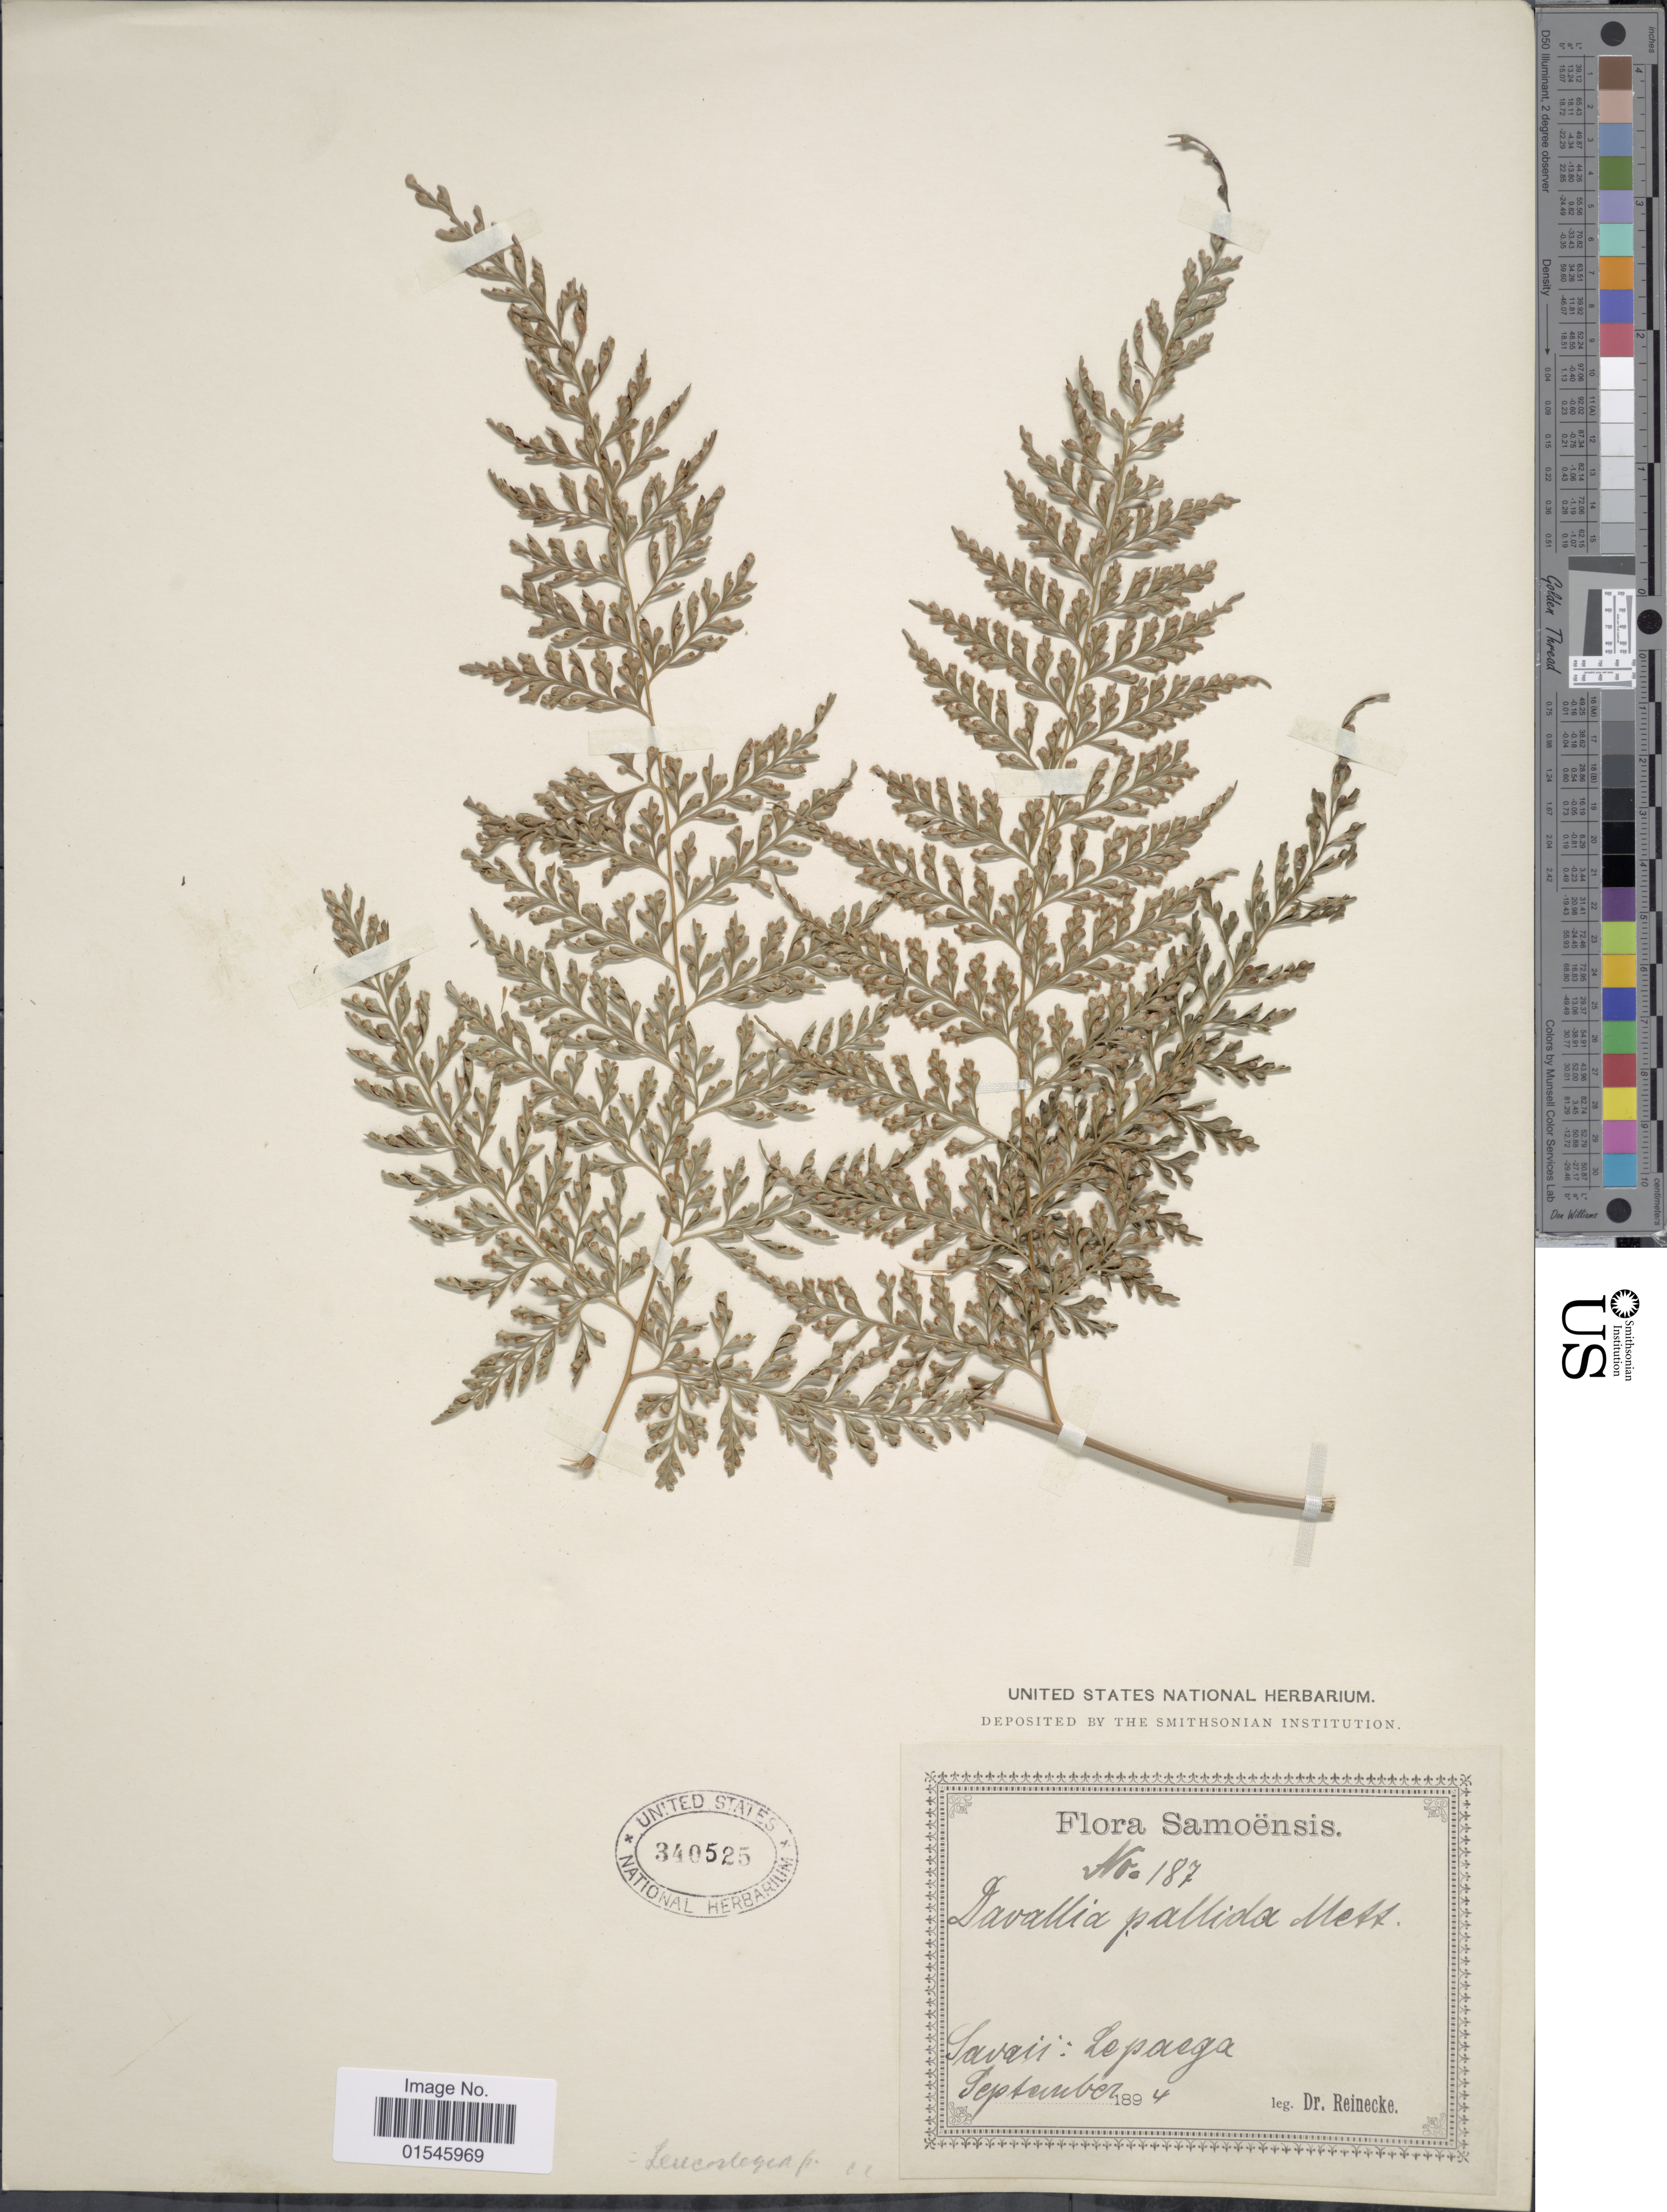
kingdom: Plantae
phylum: Tracheophyta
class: Polypodiopsida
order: Polypodiales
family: Hypodematiaceae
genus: Leucostegia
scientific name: Leucostegia pallida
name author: (Mett. ex Kuhn) Copel.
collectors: -- Reinecke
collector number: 187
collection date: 1894-04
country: Samoa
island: Savai'i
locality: Samoënsis, Savaii: Lepasga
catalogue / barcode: US 340525